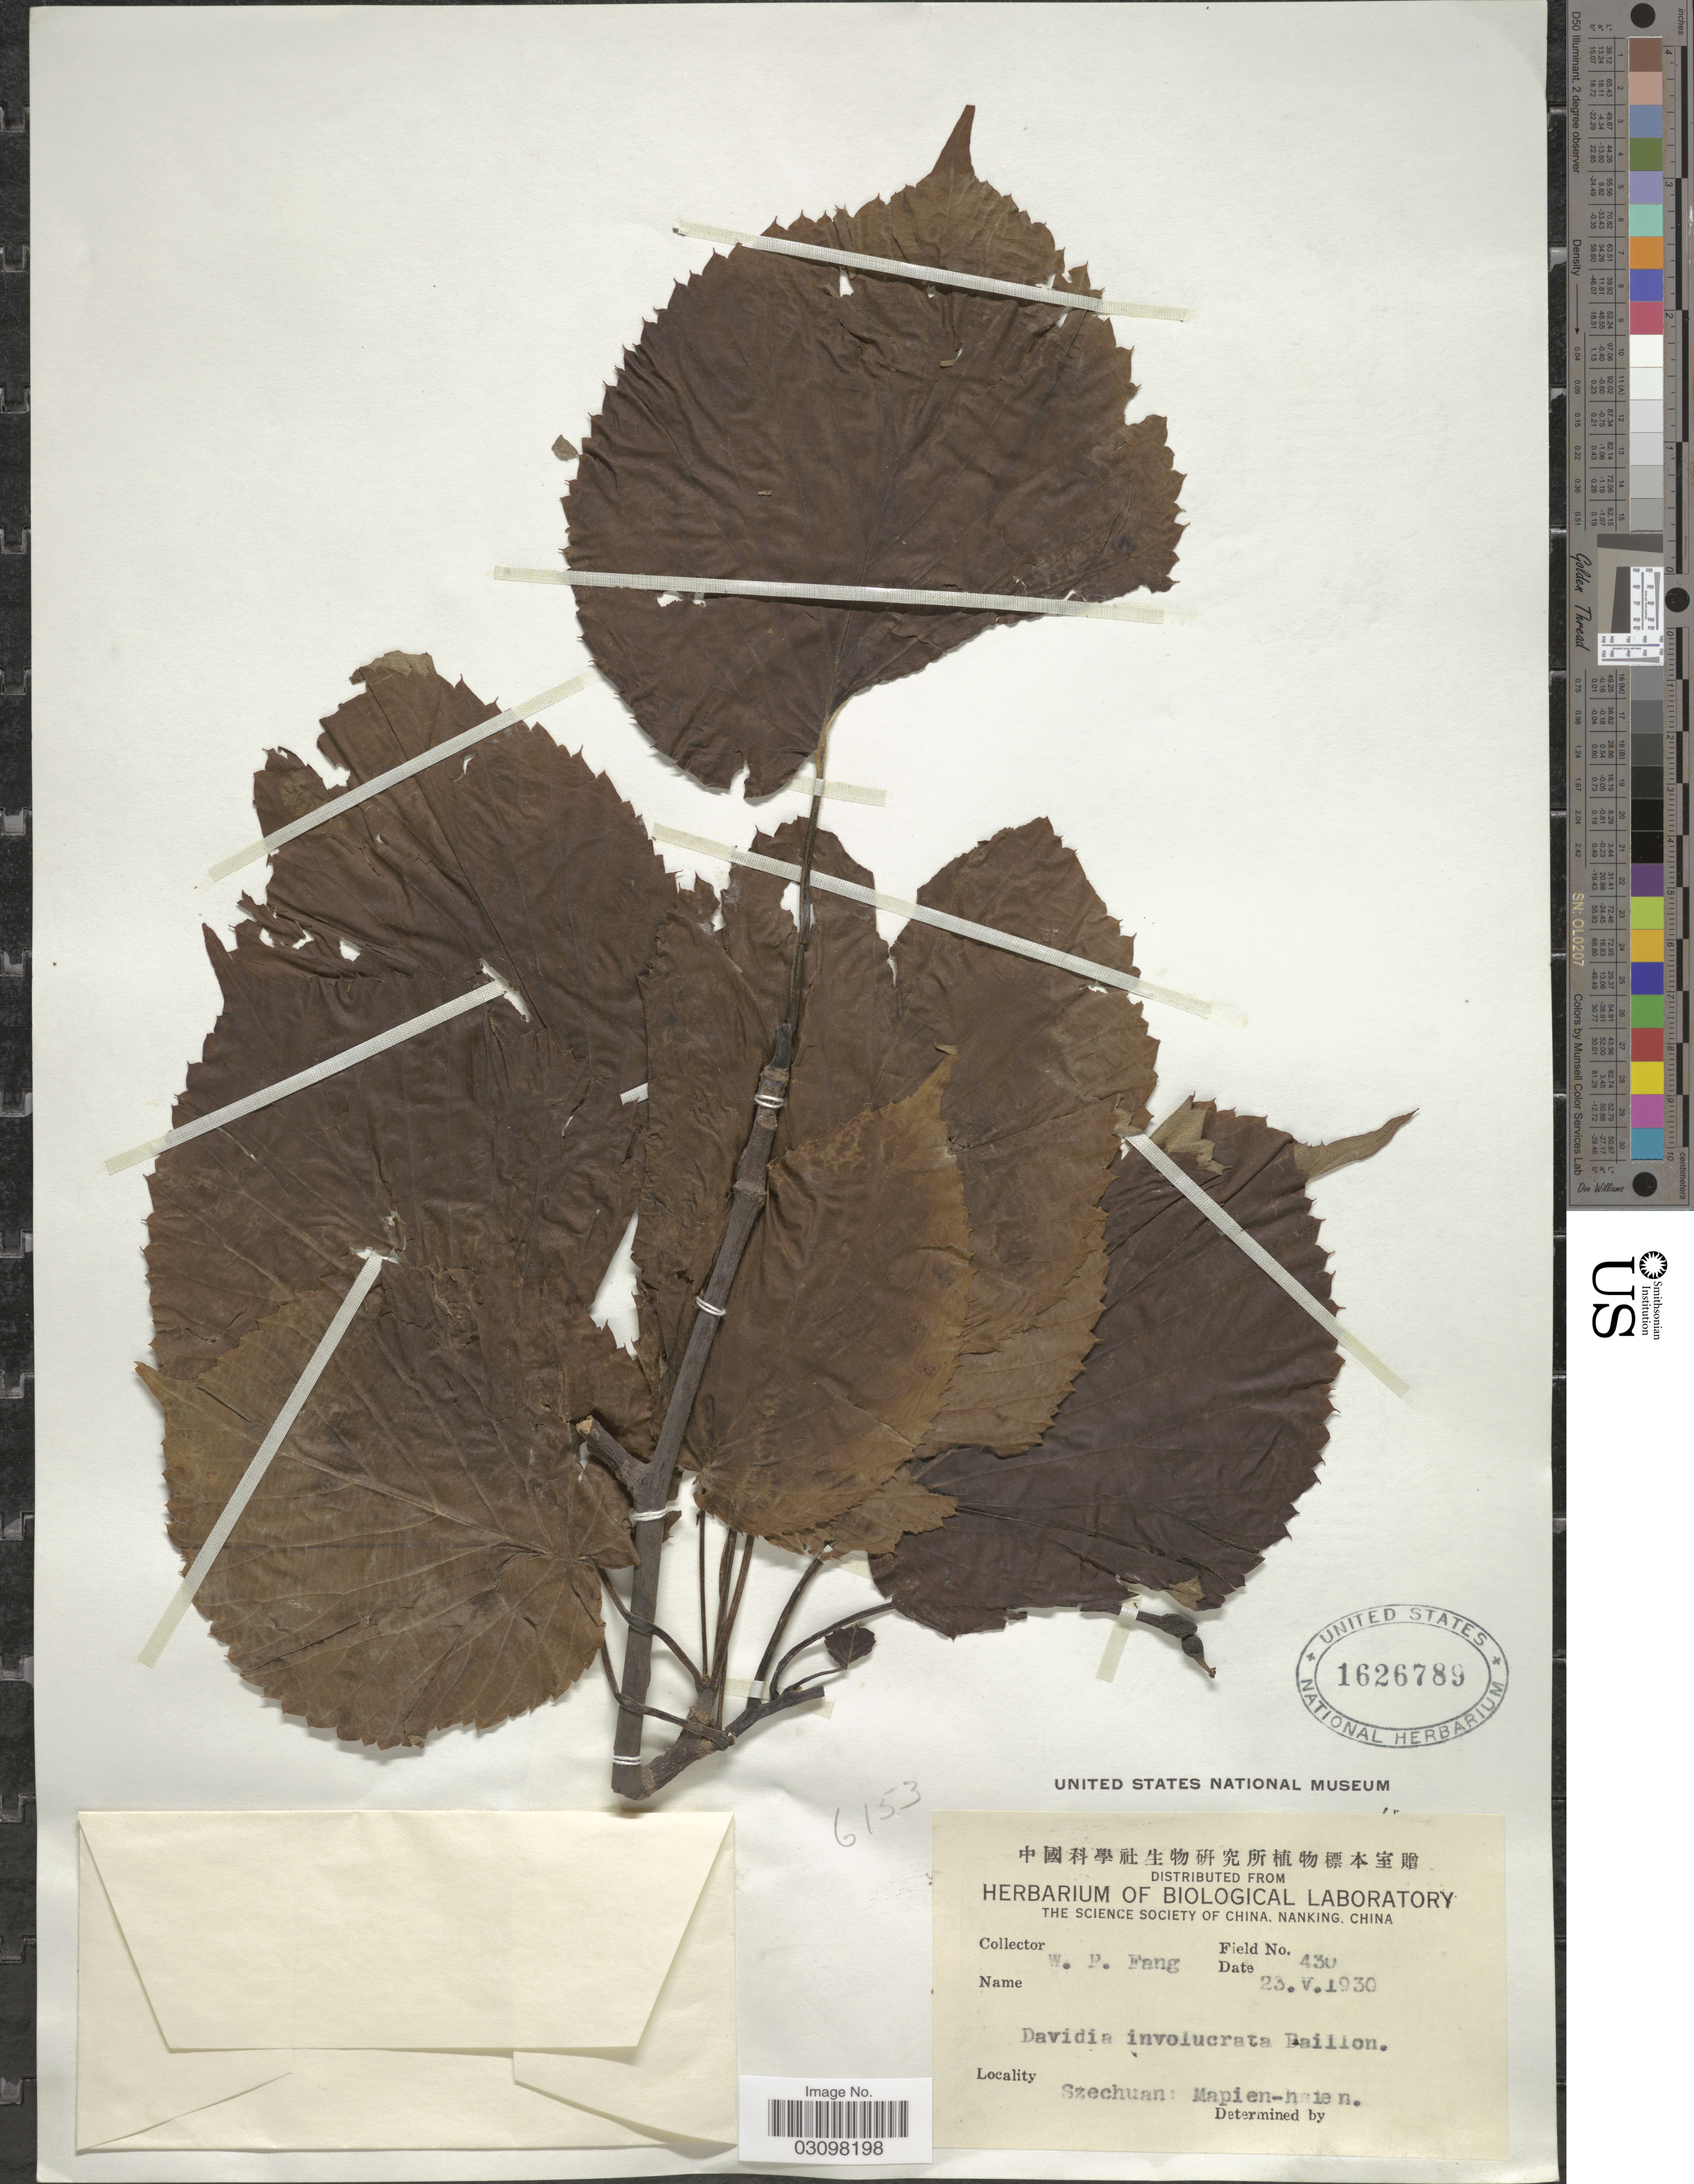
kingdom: Plantae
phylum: Tracheophyta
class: Magnoliopsida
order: Cornales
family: Nyssaceae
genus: Davidia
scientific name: Davidia involucrata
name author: Baill.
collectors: W. P. Fang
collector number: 430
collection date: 1930-05-23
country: China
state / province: Sichuan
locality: Szechuan: Mpaien-hsien.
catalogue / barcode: US 1626789